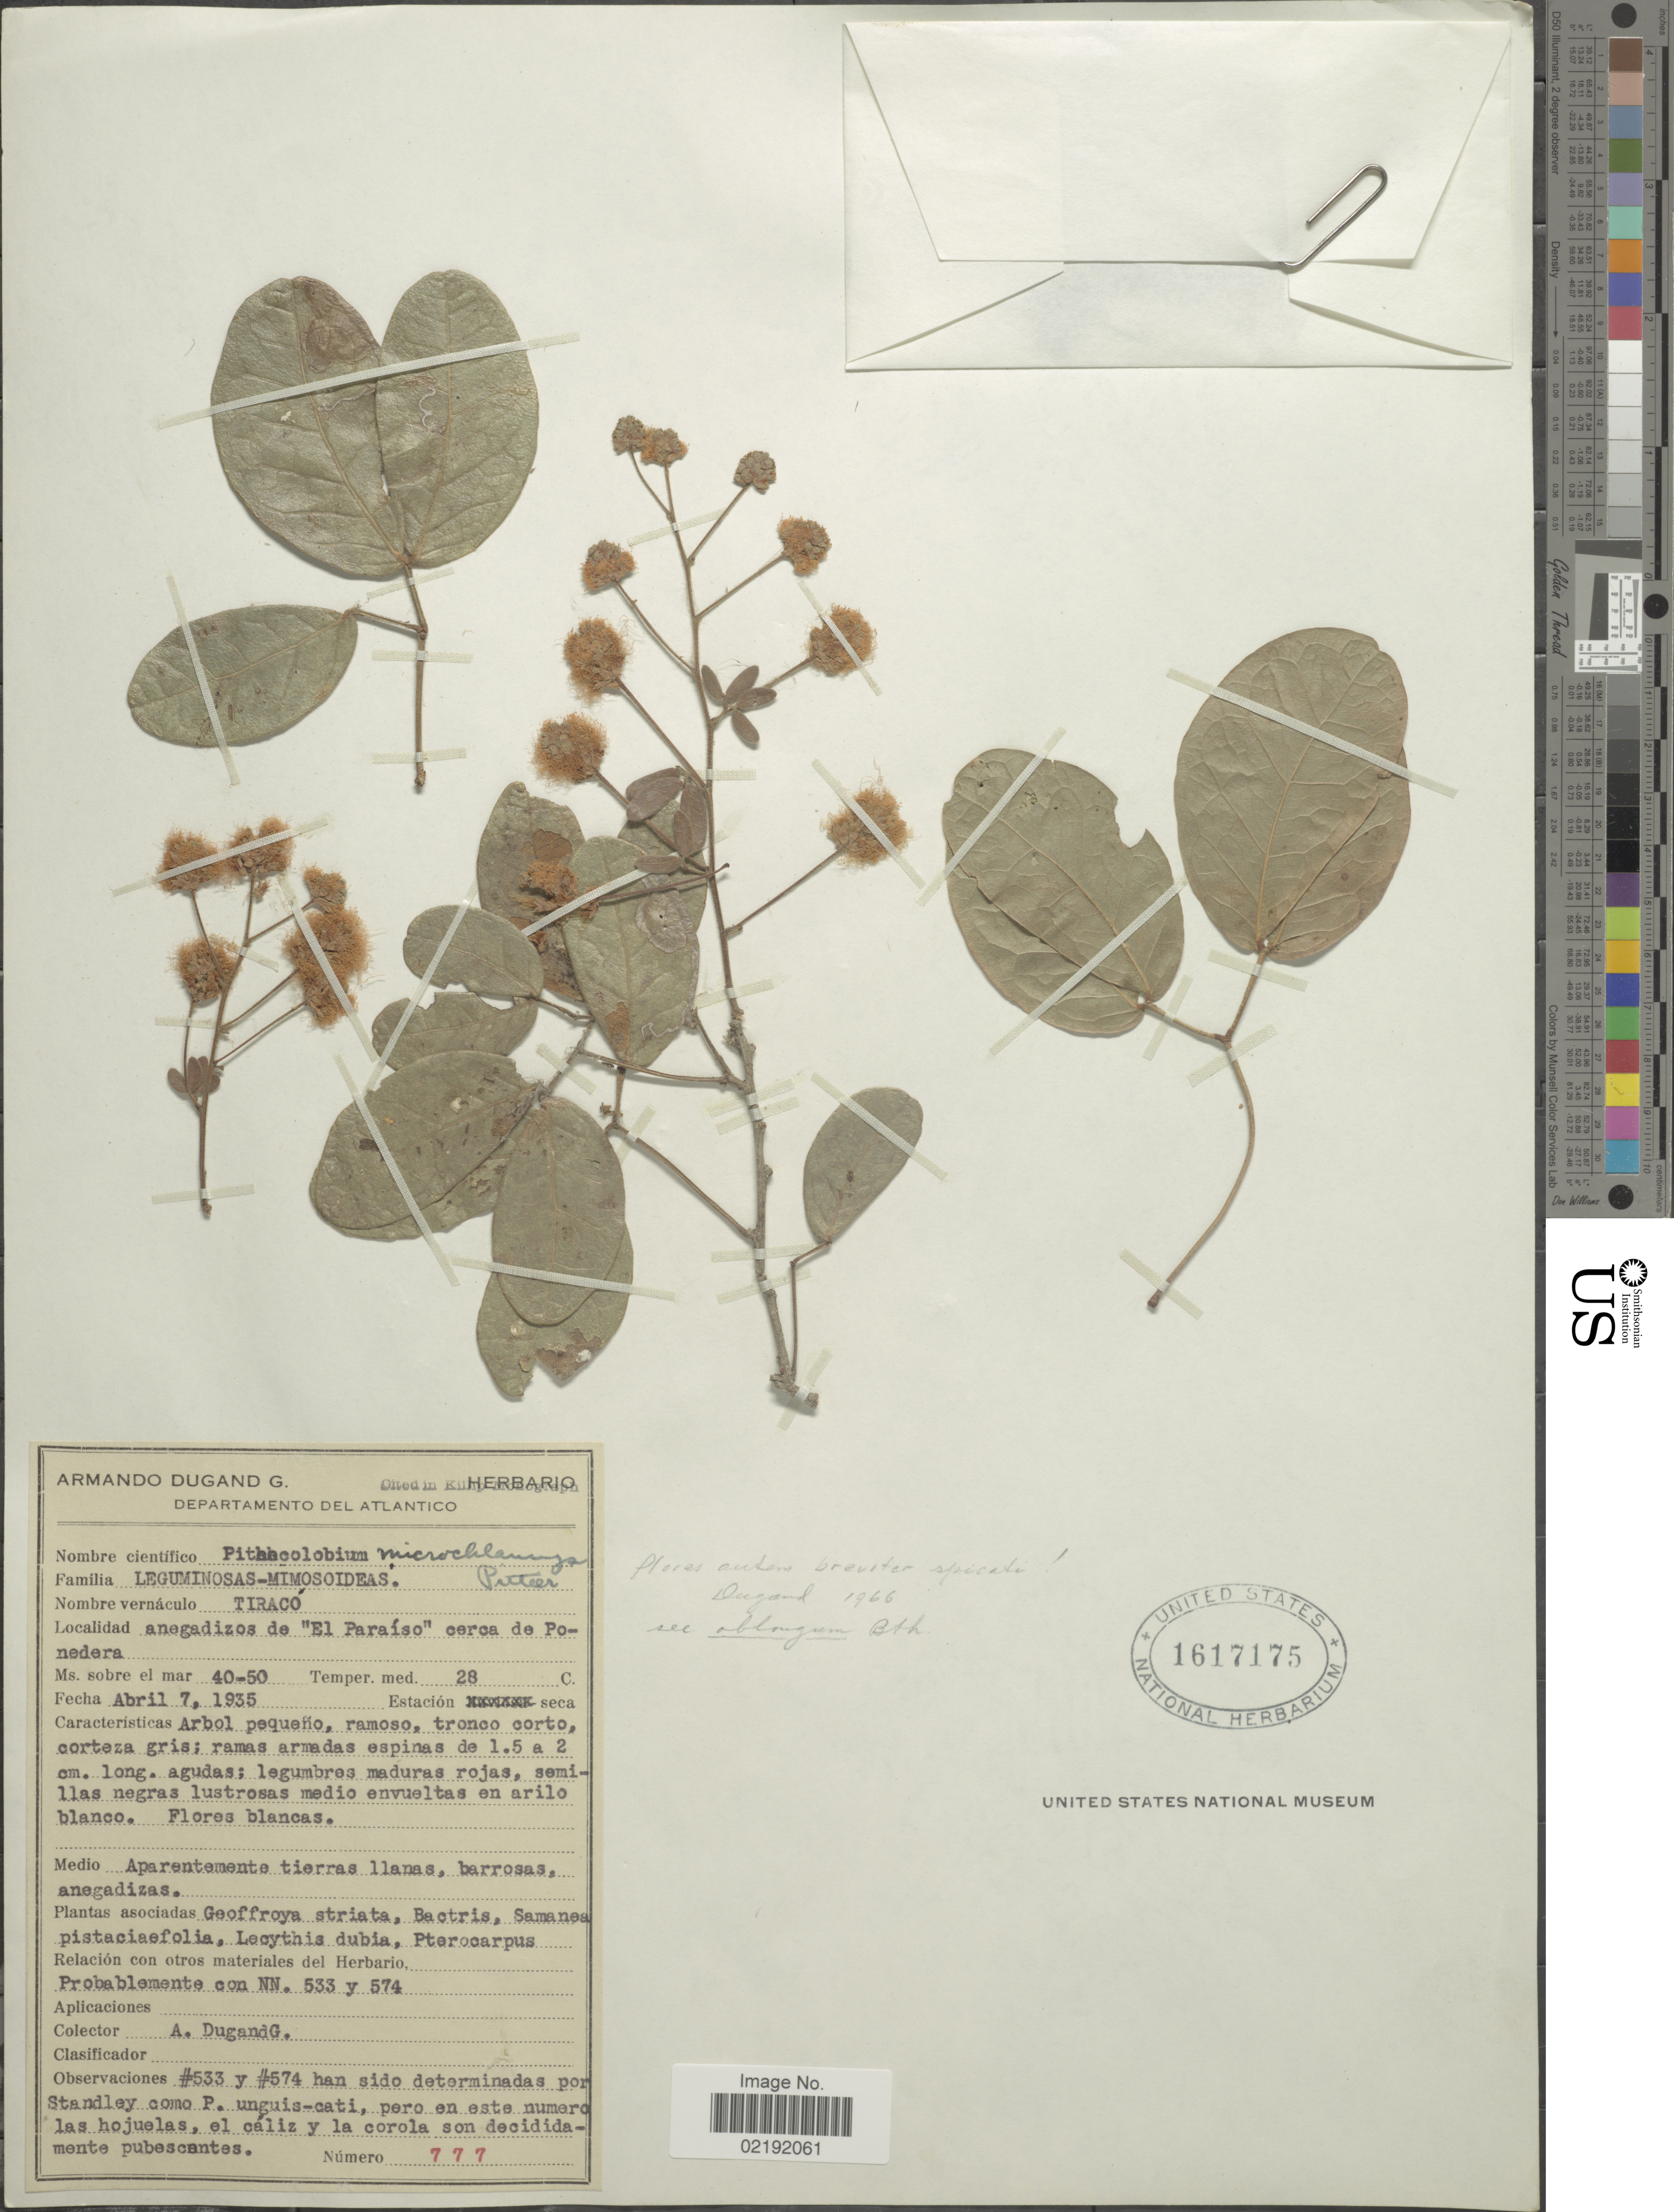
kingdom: Plantae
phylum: Tracheophyta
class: Magnoliopsida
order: Fabales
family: Fabaceae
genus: Pithecellobium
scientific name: Pithecellobium oblongum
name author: Benth.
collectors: A. Dugand G.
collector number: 777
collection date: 1935-04-07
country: Colombia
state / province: Atlántico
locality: Departamento del Atlantico. Anegadizos de "El Paraíso" cerca de Ponedera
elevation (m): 40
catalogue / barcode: US 1617175